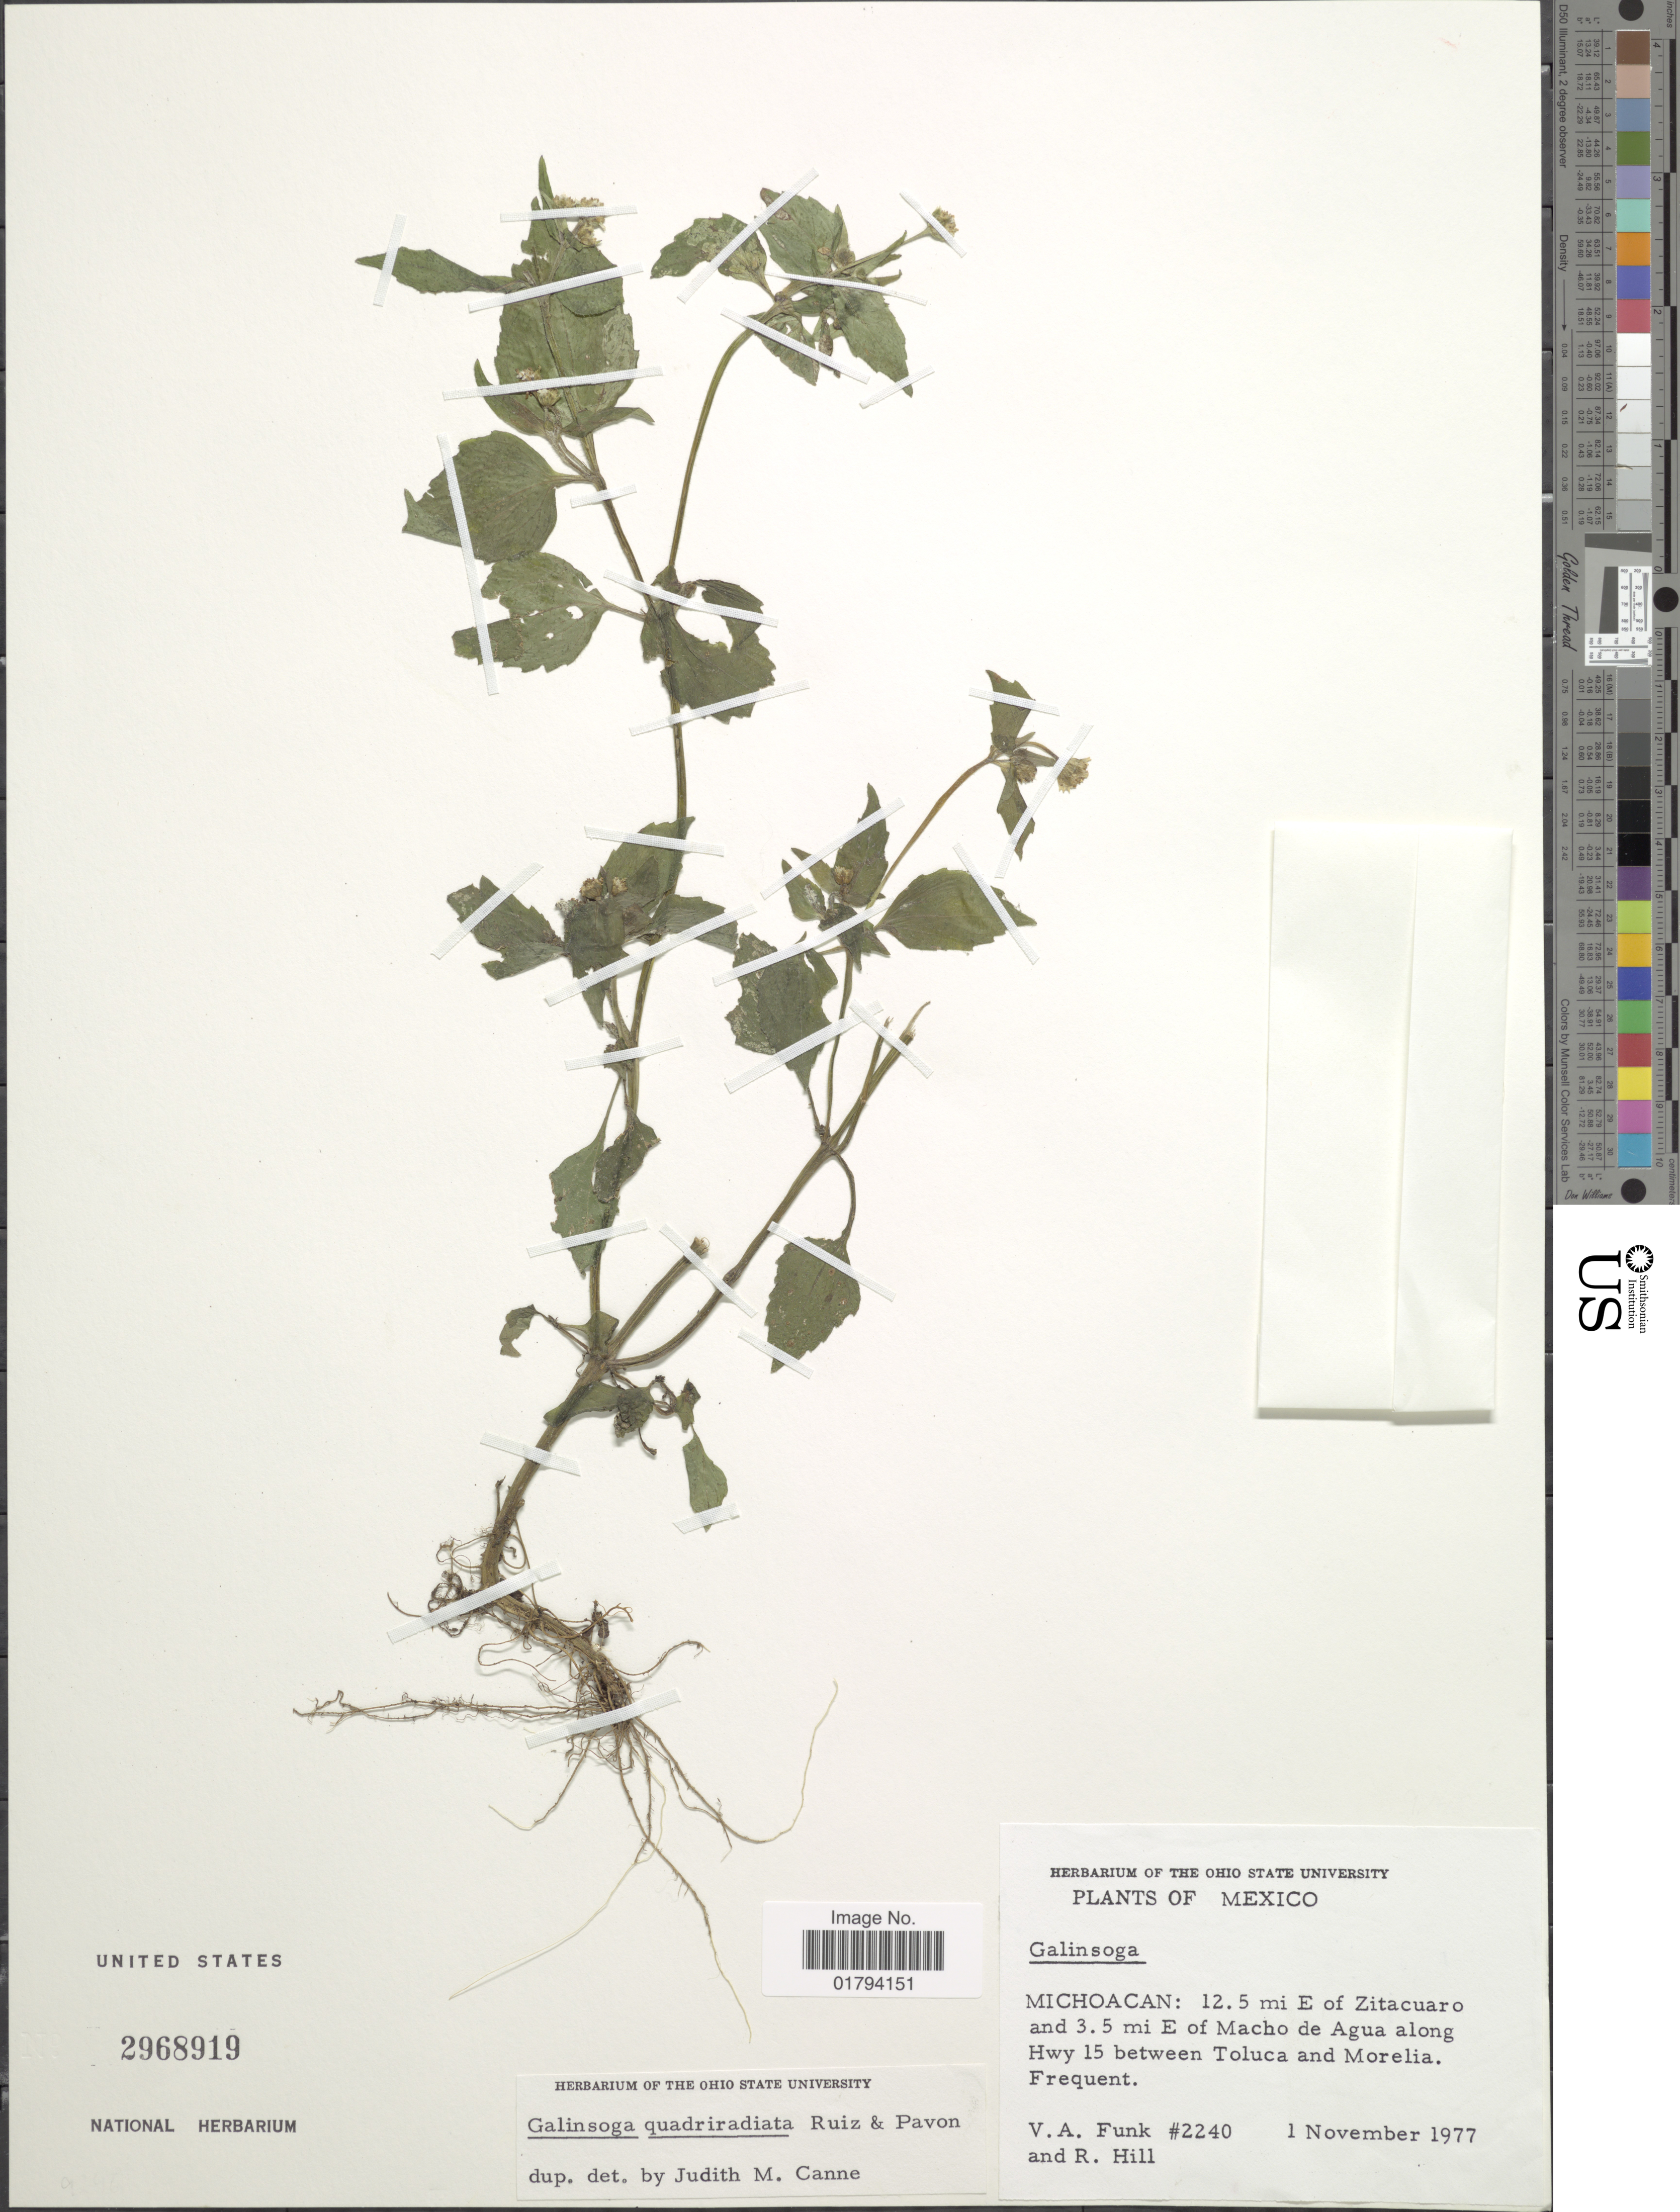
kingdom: Plantae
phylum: Tracheophyta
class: Magnoliopsida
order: Asterales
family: Asteraceae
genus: Galinsoga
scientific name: Galinsoga quadriradiata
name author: Ruiz & Pav.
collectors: V. Funk & R. Hill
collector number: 2240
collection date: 1977-11-01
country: Mexico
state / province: Michoacán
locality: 12.5 mi E of Zitacuaro and 3.5 mi E of Macho de Agua along Hwy 15 between Toluca and Morelia.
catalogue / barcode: US 2968919